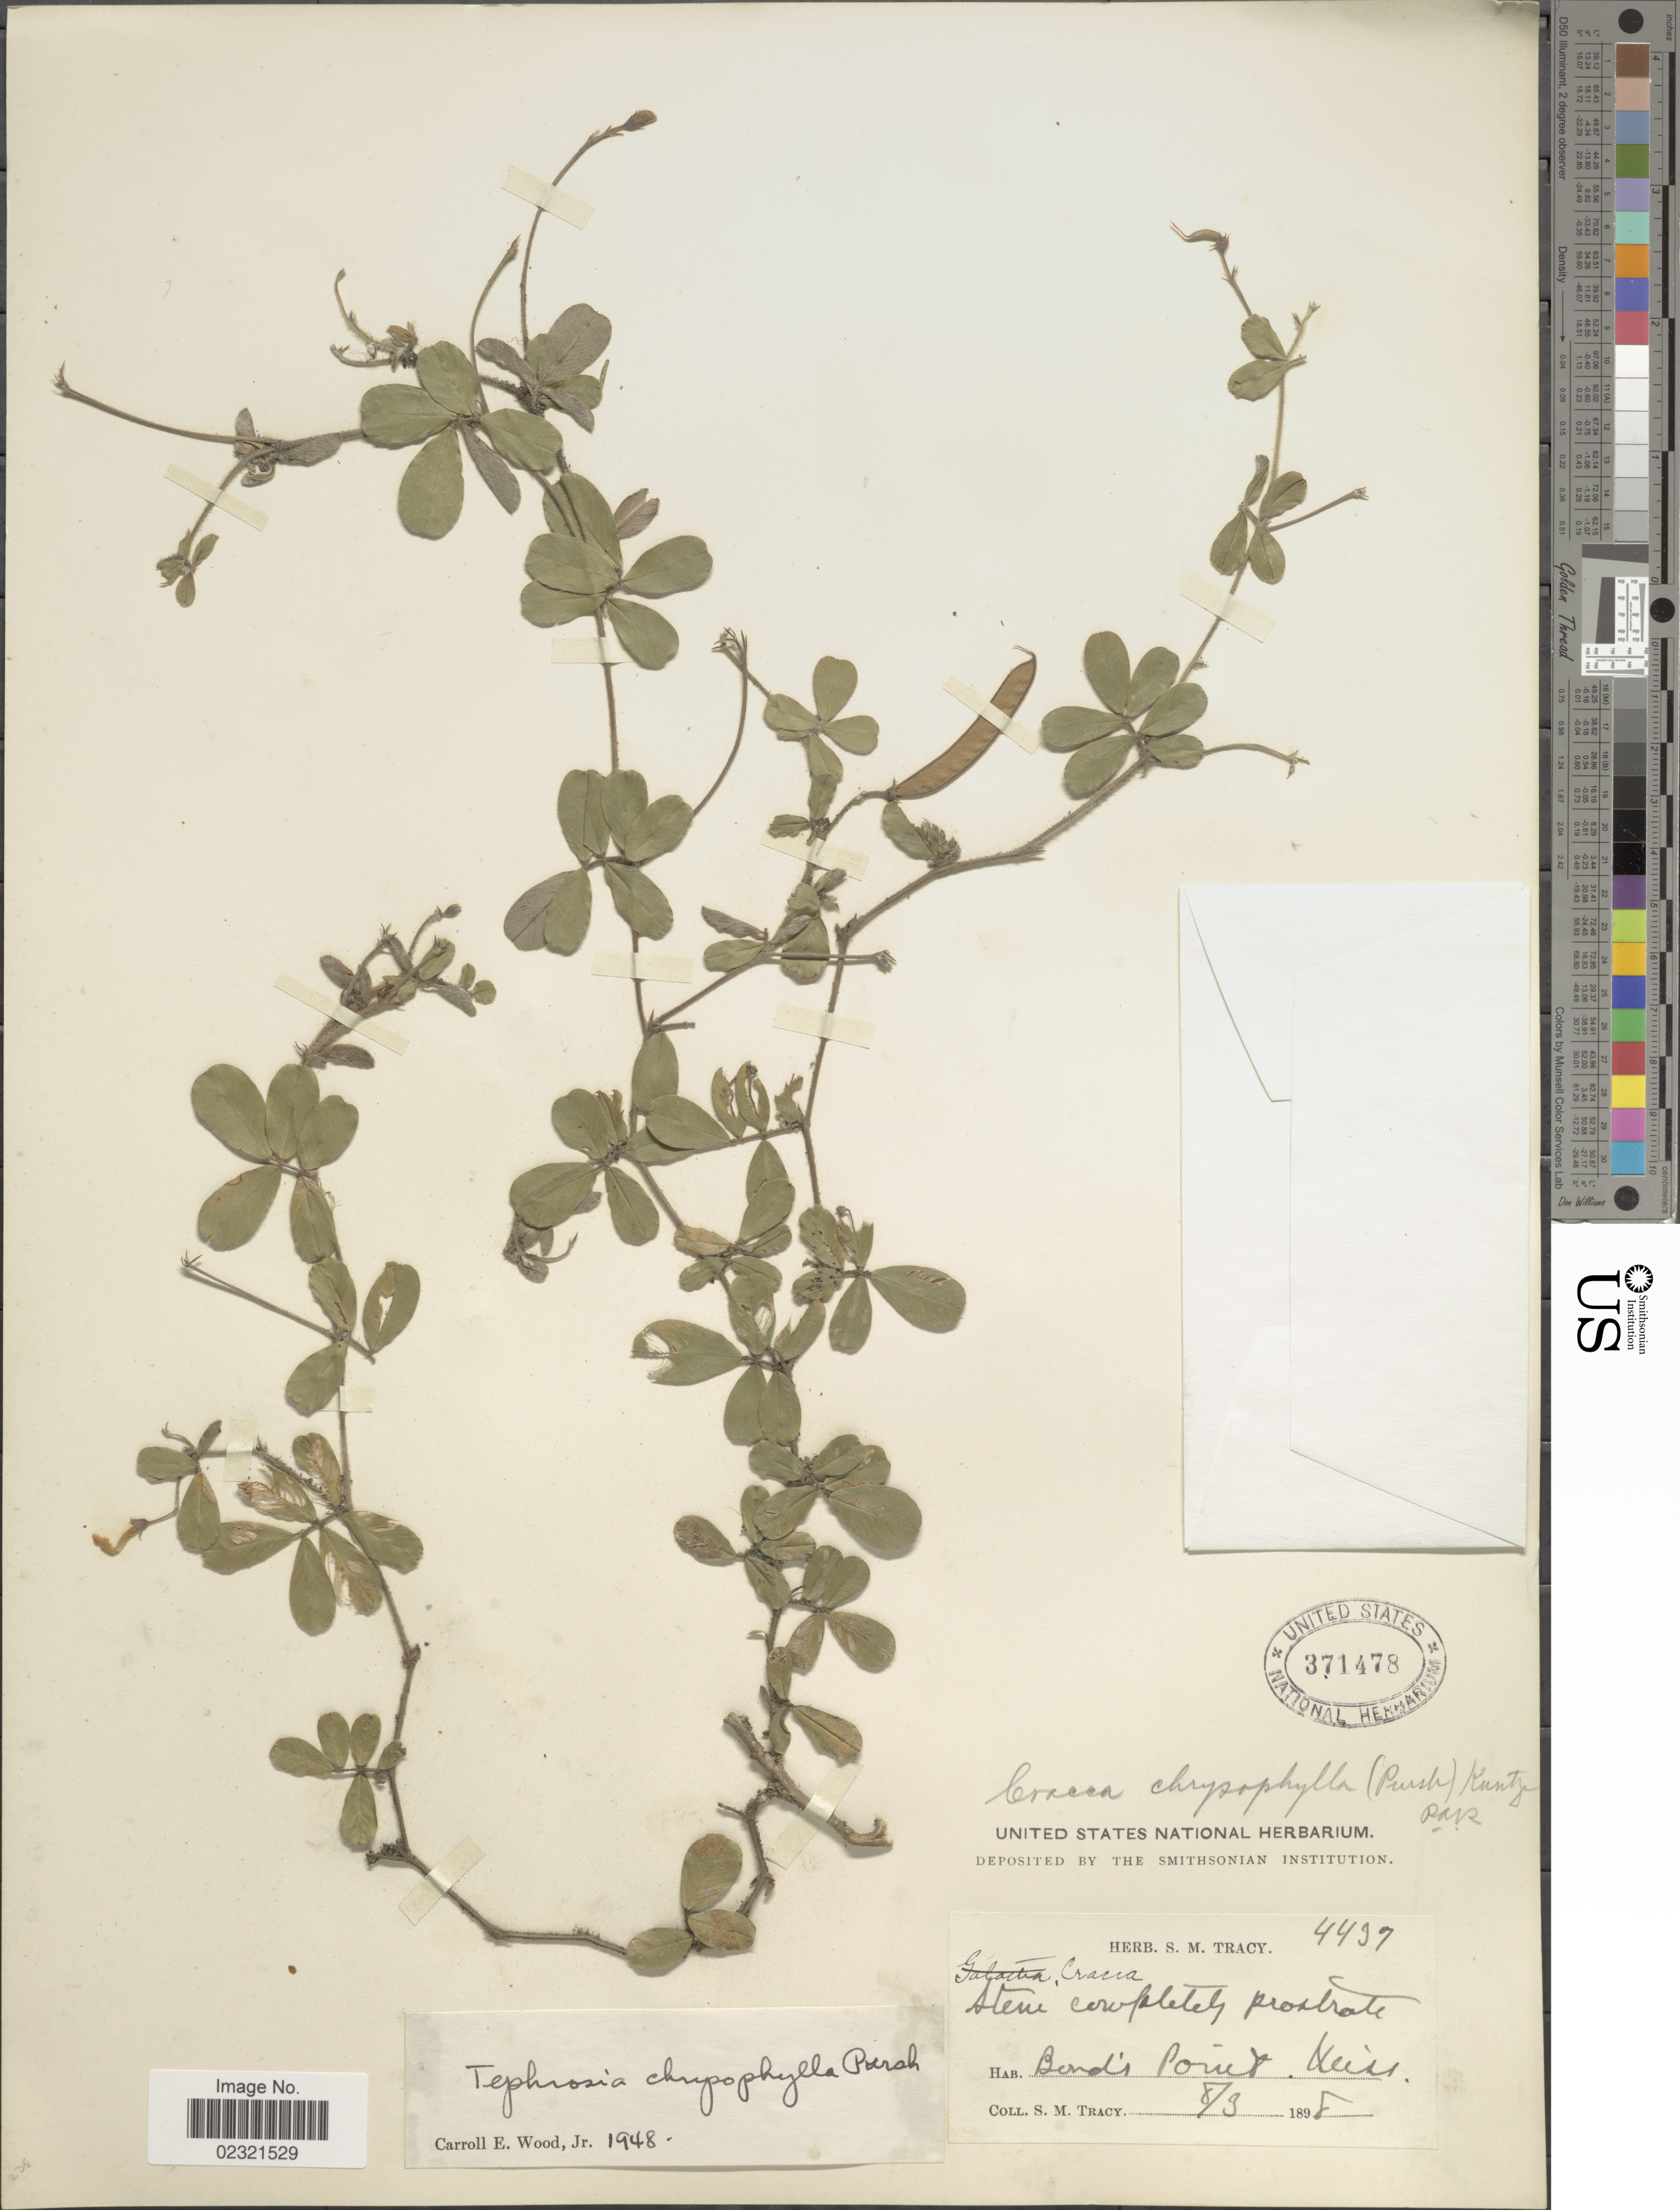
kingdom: Plantae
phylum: Tracheophyta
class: Magnoliopsida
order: Fabales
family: Fabaceae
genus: Tephrosia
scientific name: Tephrosia chrysophylla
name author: Pursh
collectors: S. M. Tracy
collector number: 4437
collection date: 1898-08-03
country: United States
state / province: Mississippi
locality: Bond's Point.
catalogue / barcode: US 371478